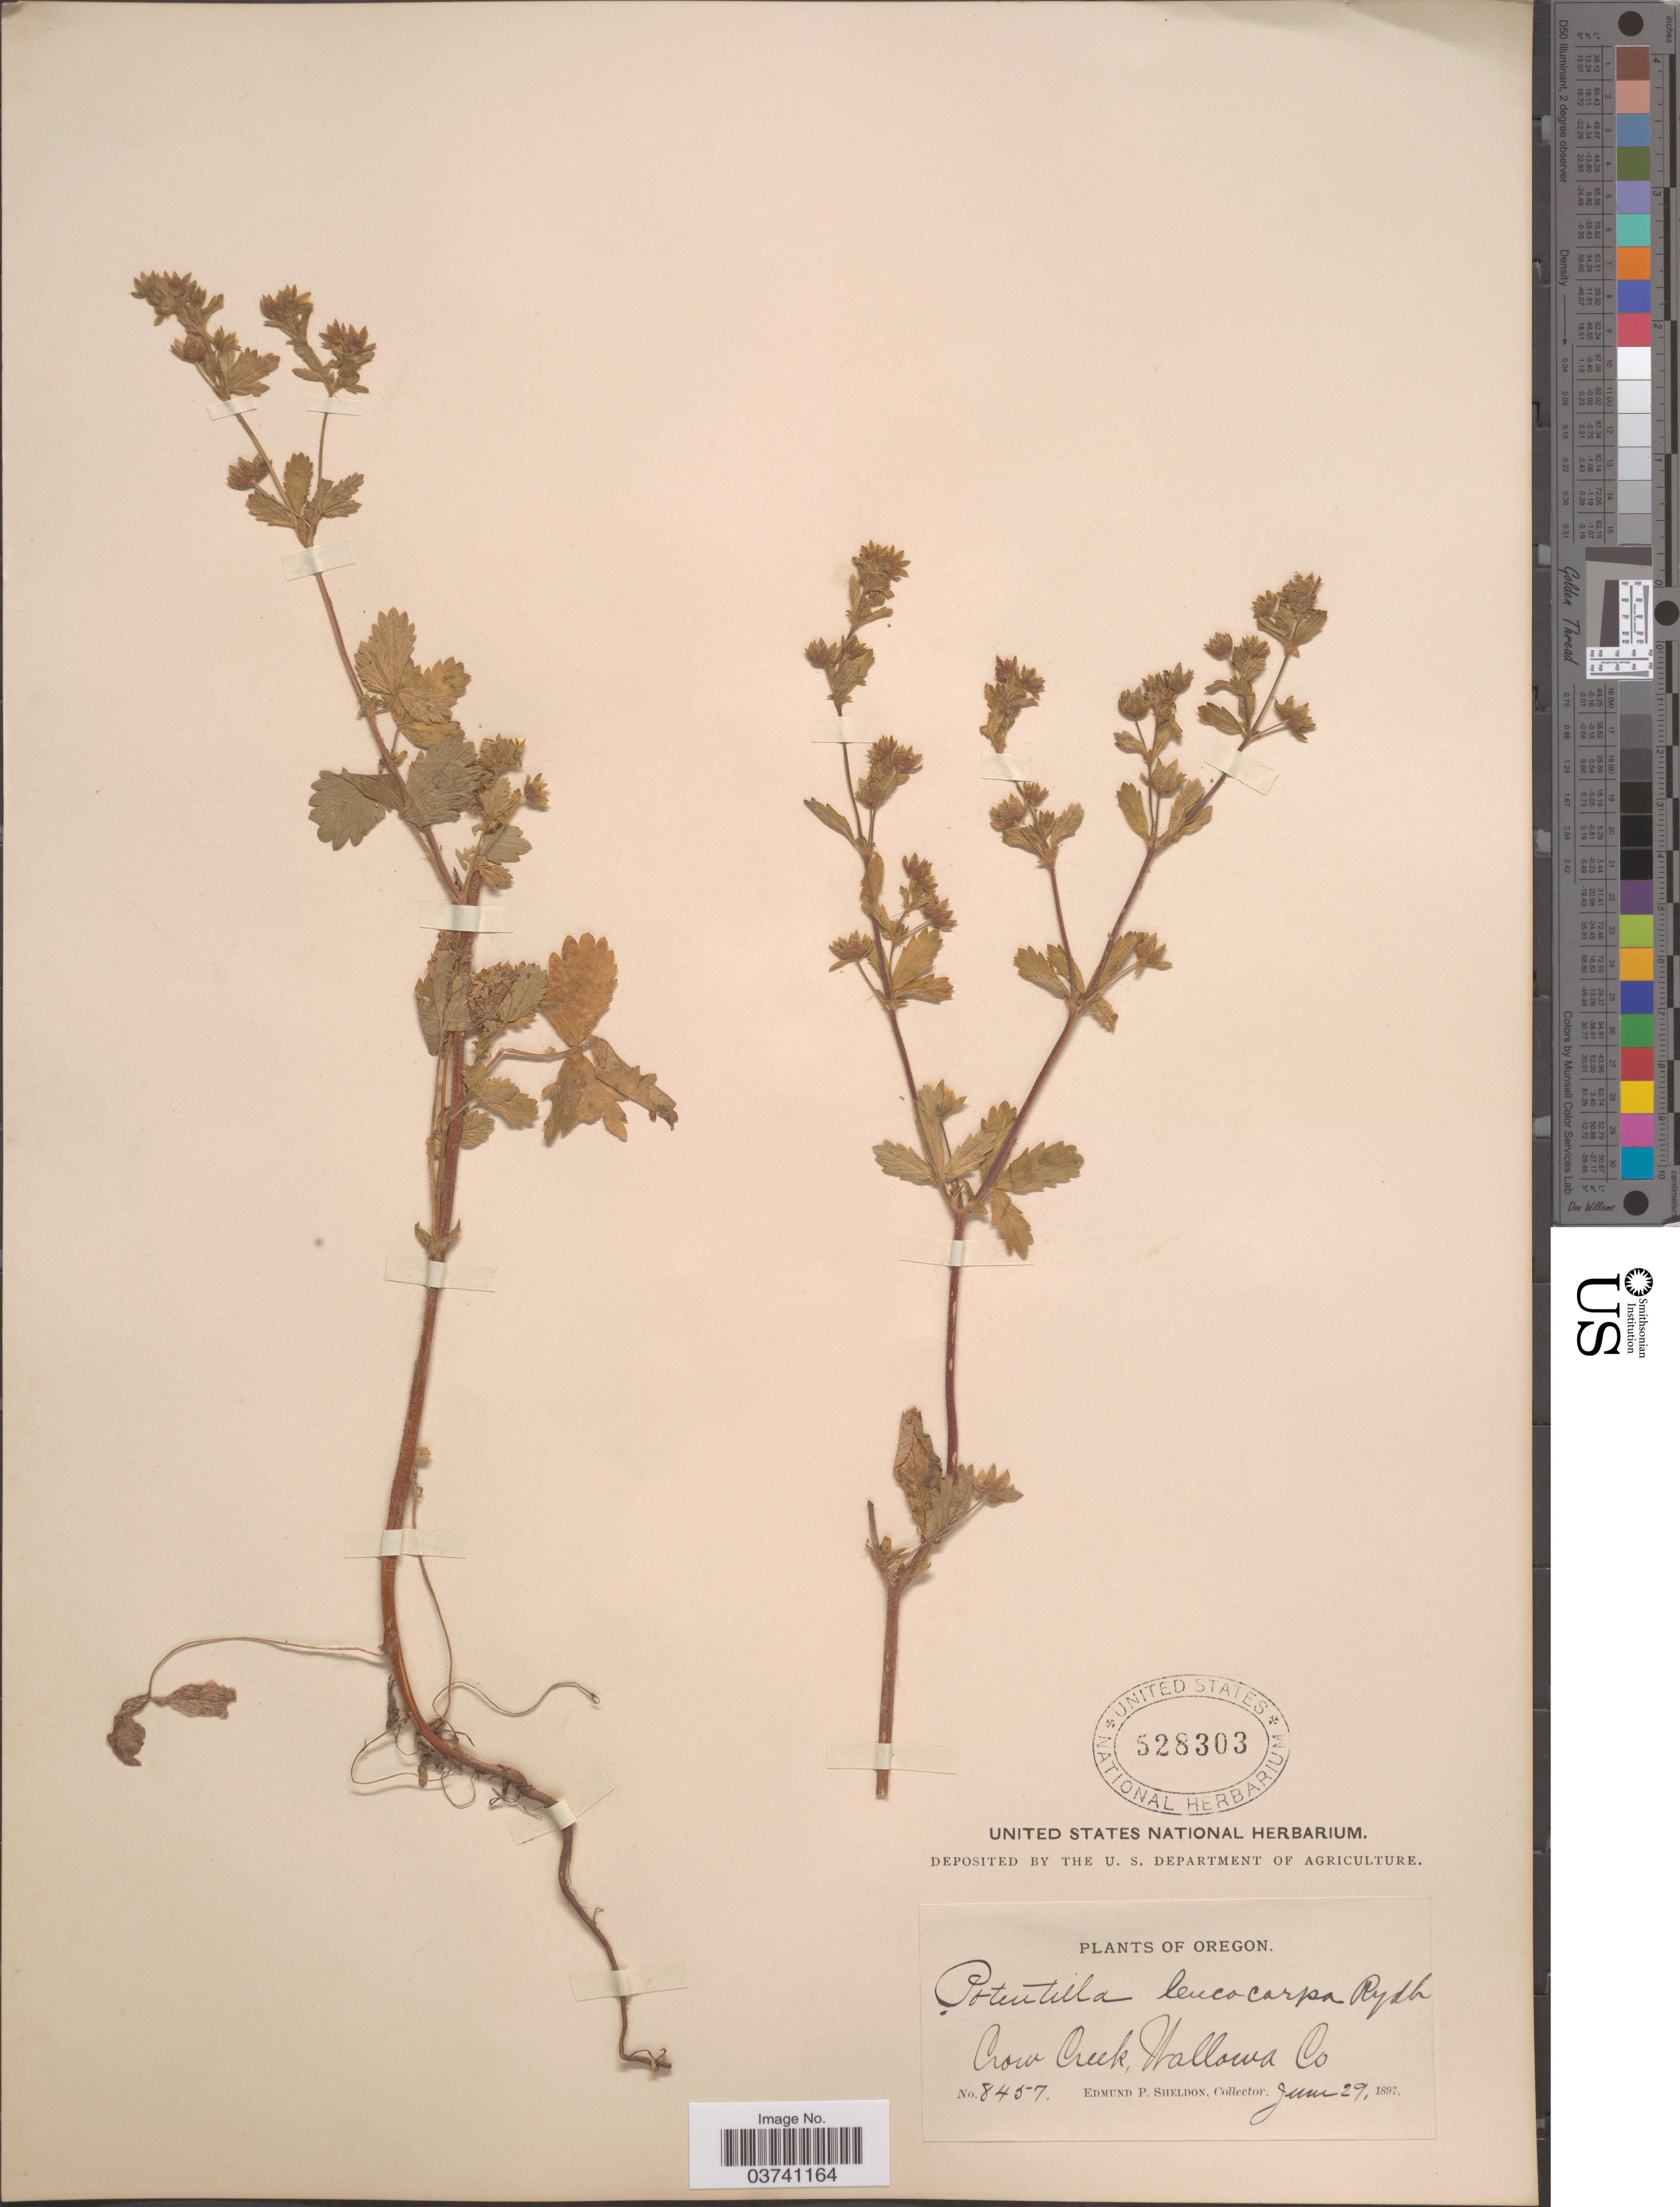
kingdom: Plantae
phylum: Tracheophyta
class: Magnoliopsida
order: Rosales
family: Rosaceae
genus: Potentilla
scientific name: Potentilla rivalis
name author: Nutt.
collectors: E. P. Sheldon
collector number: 8457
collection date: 1897-06-29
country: United States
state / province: Oregon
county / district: Wallowa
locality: Crow Creek, Wallowa Co.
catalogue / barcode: US 528303